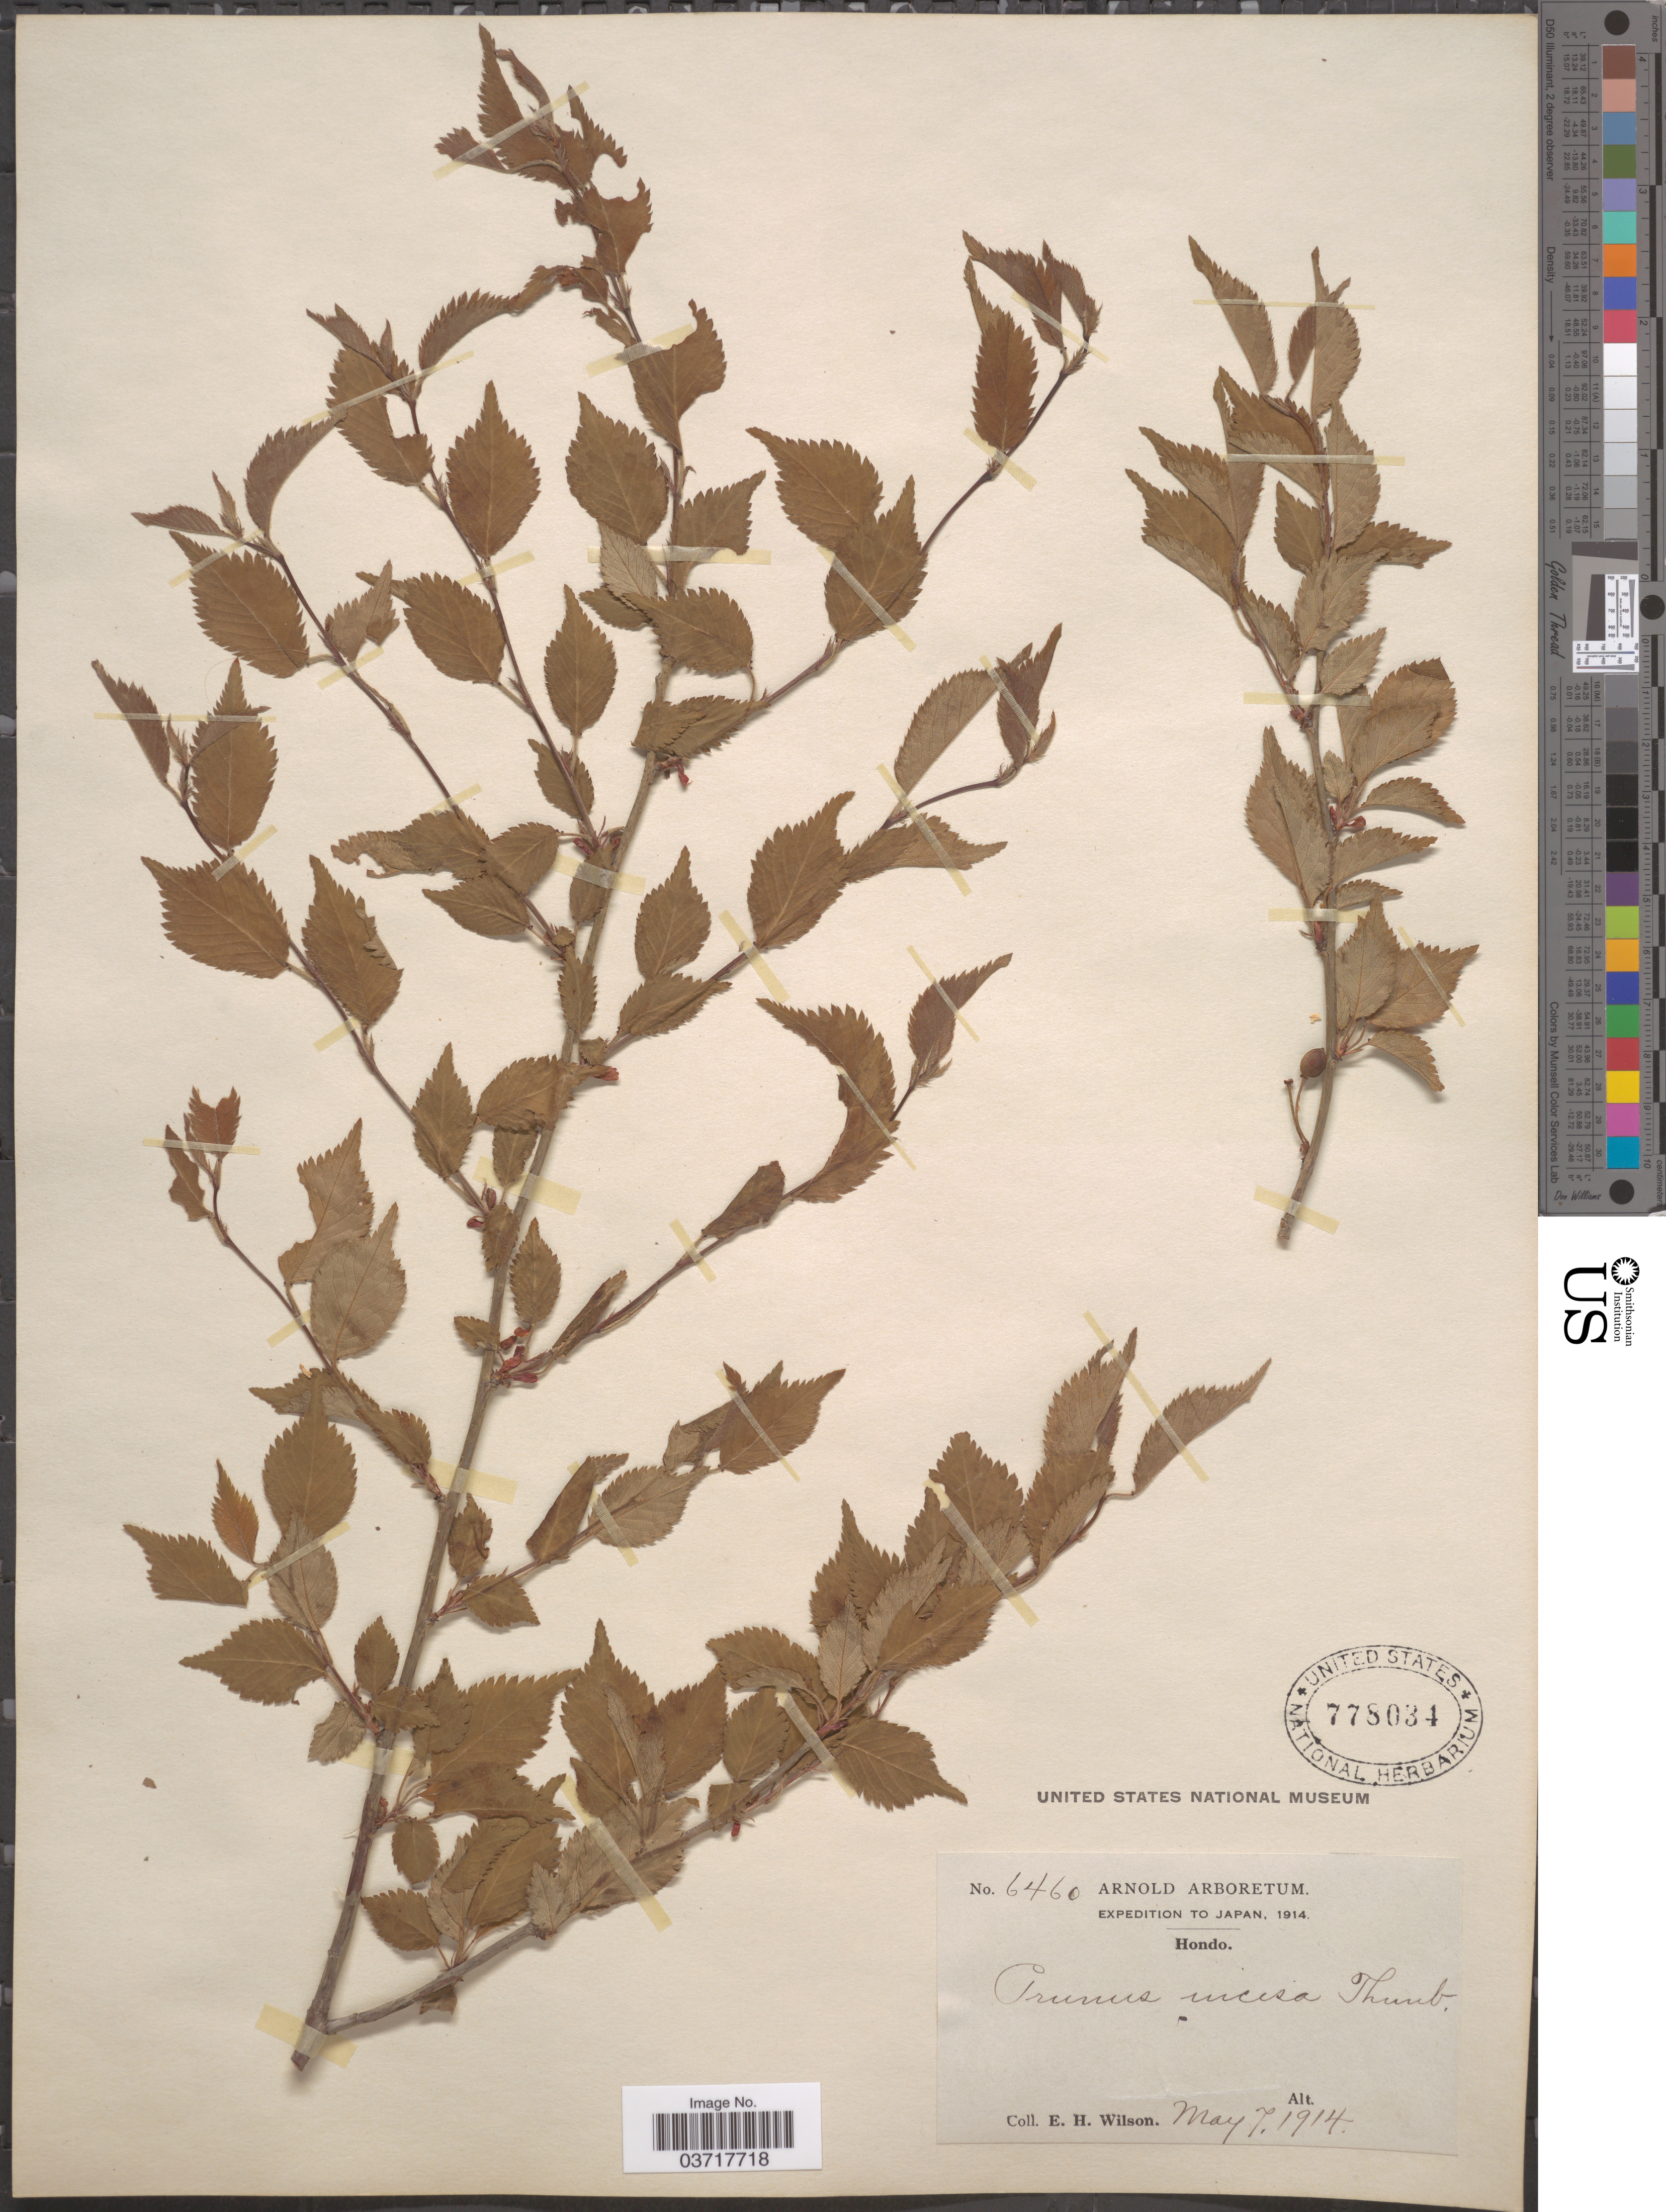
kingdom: Plantae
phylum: Tracheophyta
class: Magnoliopsida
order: Rosales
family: Rosaceae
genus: Prunus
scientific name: Prunus incisa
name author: Thunb.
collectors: E. Wilson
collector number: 6460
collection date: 1914-05-07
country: Japan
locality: Hondo.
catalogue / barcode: US 778034